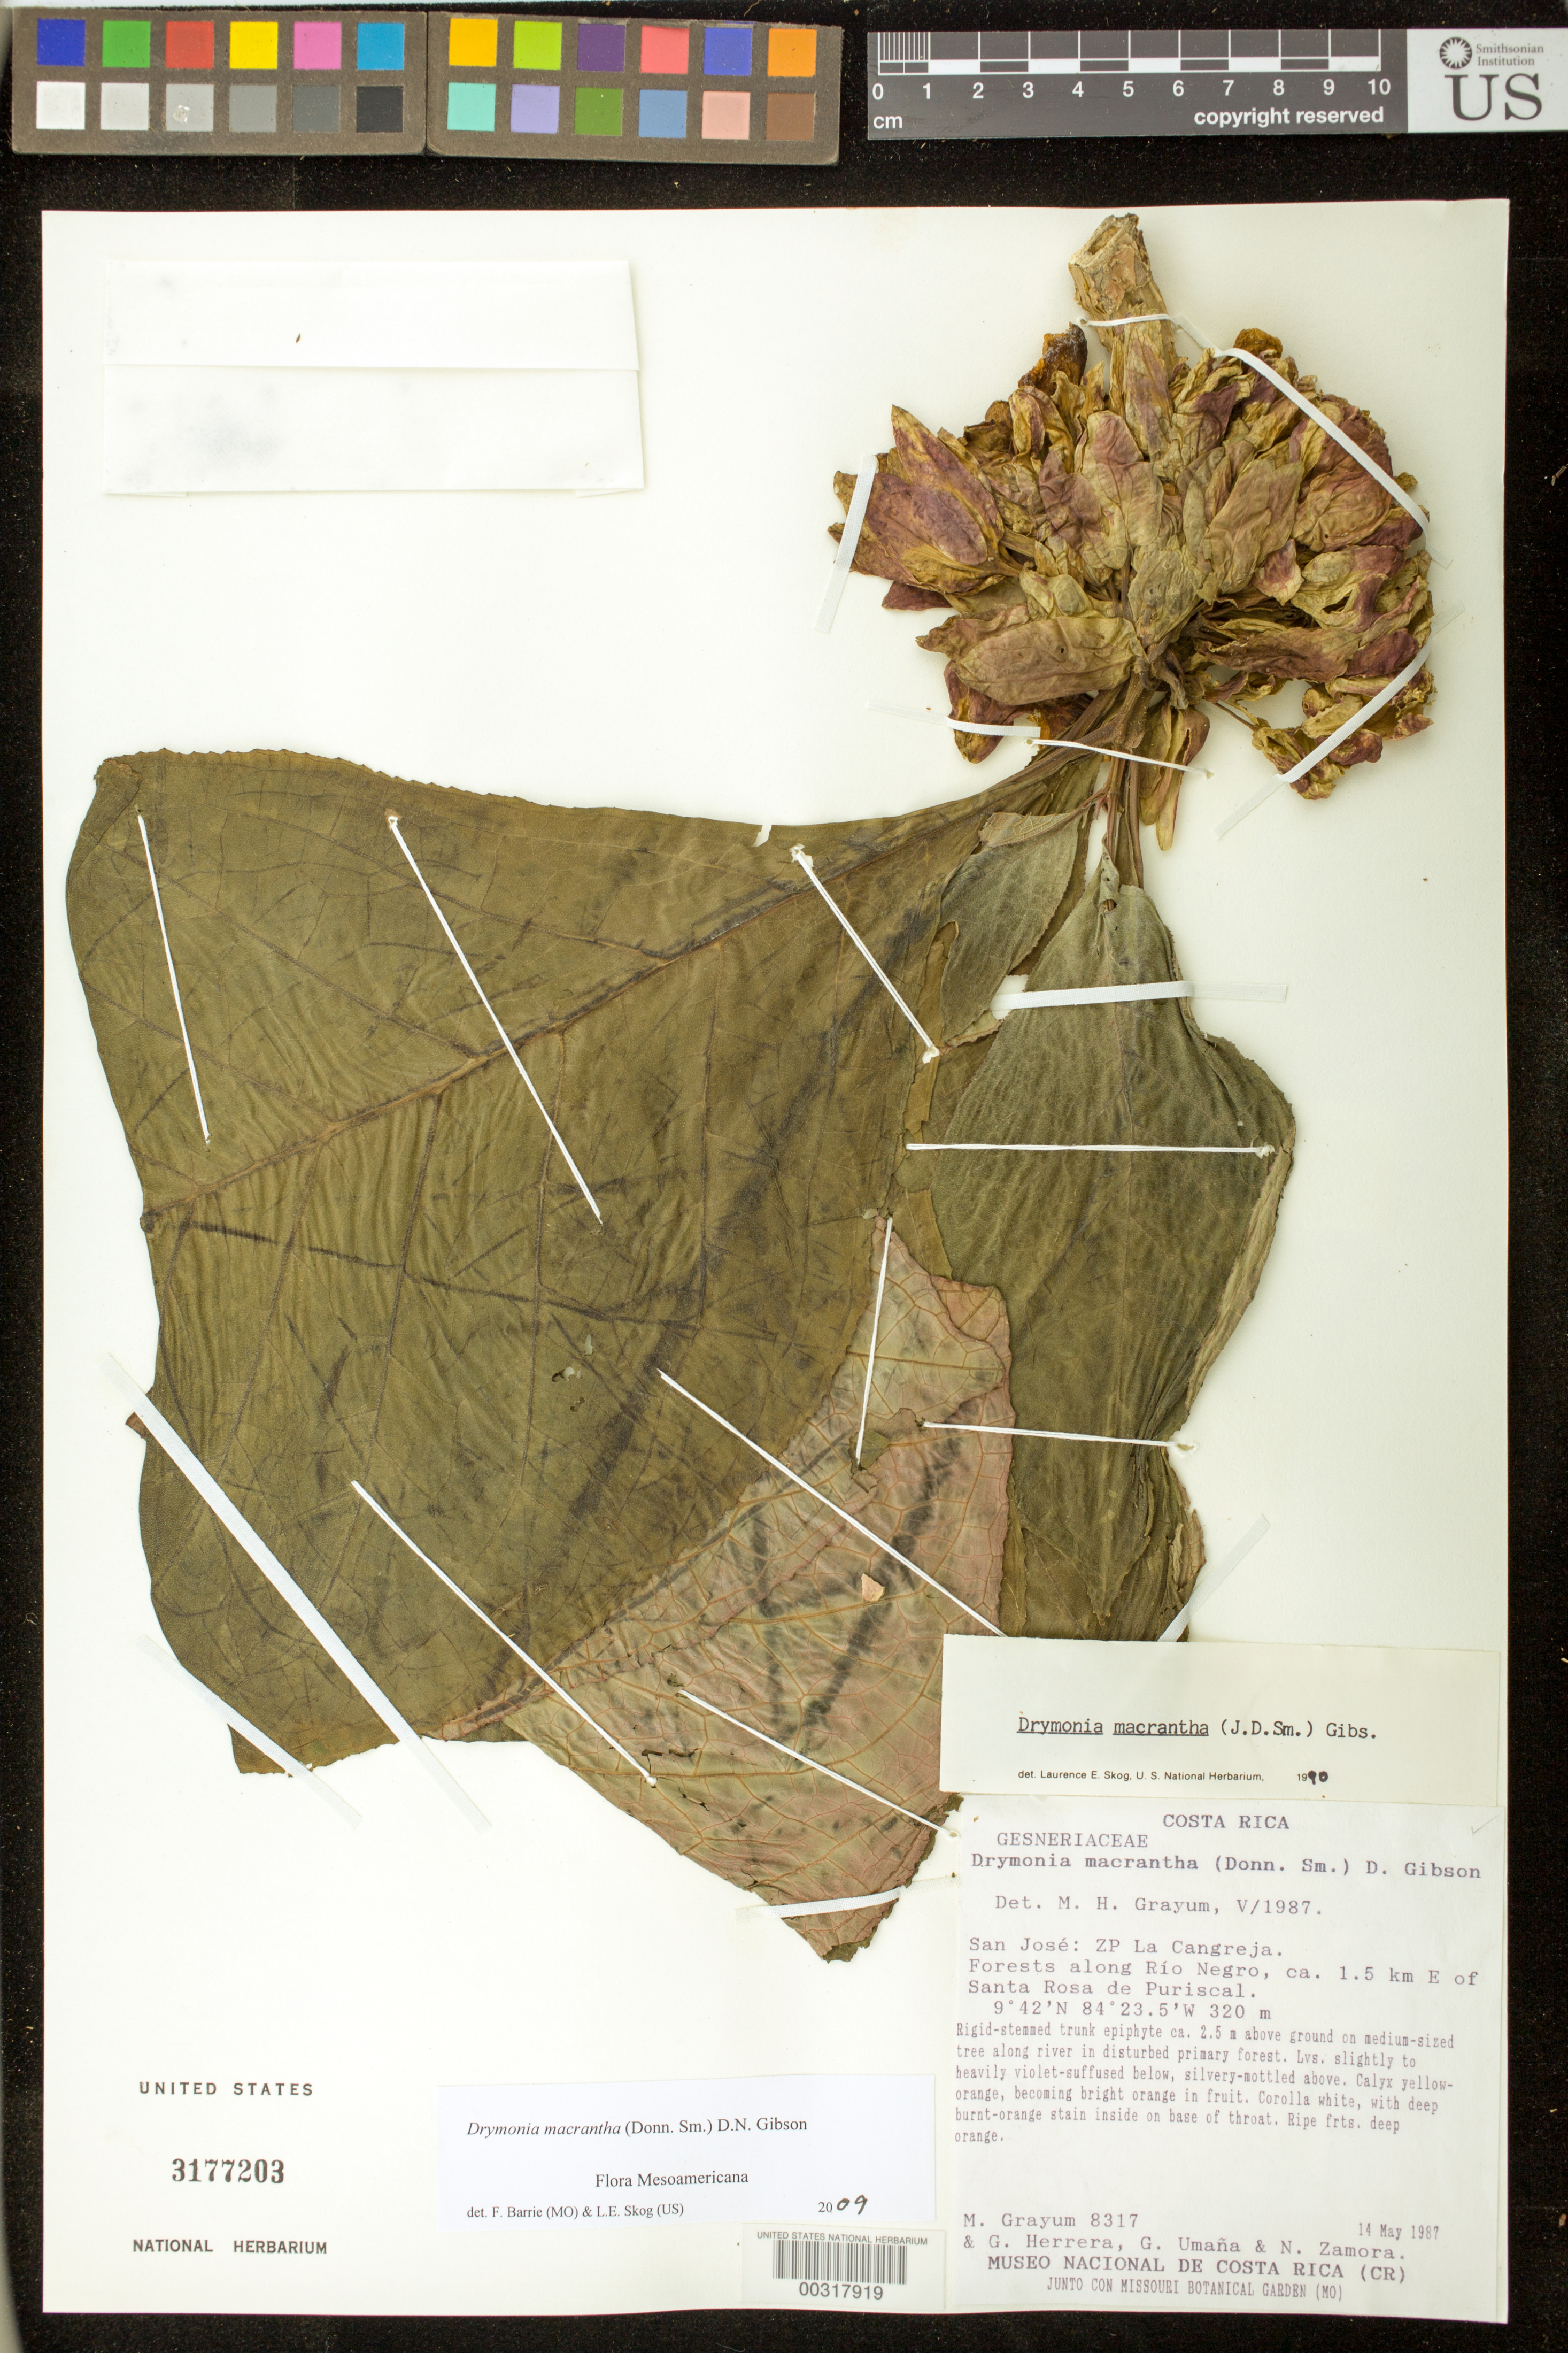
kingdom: Plantae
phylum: Tracheophyta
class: Magnoliopsida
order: Lamiales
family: Gesneriaceae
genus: Drymonia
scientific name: Drymonia macrantha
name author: (Donn. Sm.) D.N. Gibson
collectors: M. H. Grayum, G. Herrera, G. Umana & N. Zamora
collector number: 8317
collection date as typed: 14 May 1987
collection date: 1987-05-14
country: Costa Rica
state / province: San José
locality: ZP La Cangreja, along Rio Negro, ca 1.5 km E of Santa Rosa de Puriscal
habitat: Forests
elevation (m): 320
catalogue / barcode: US 3177203